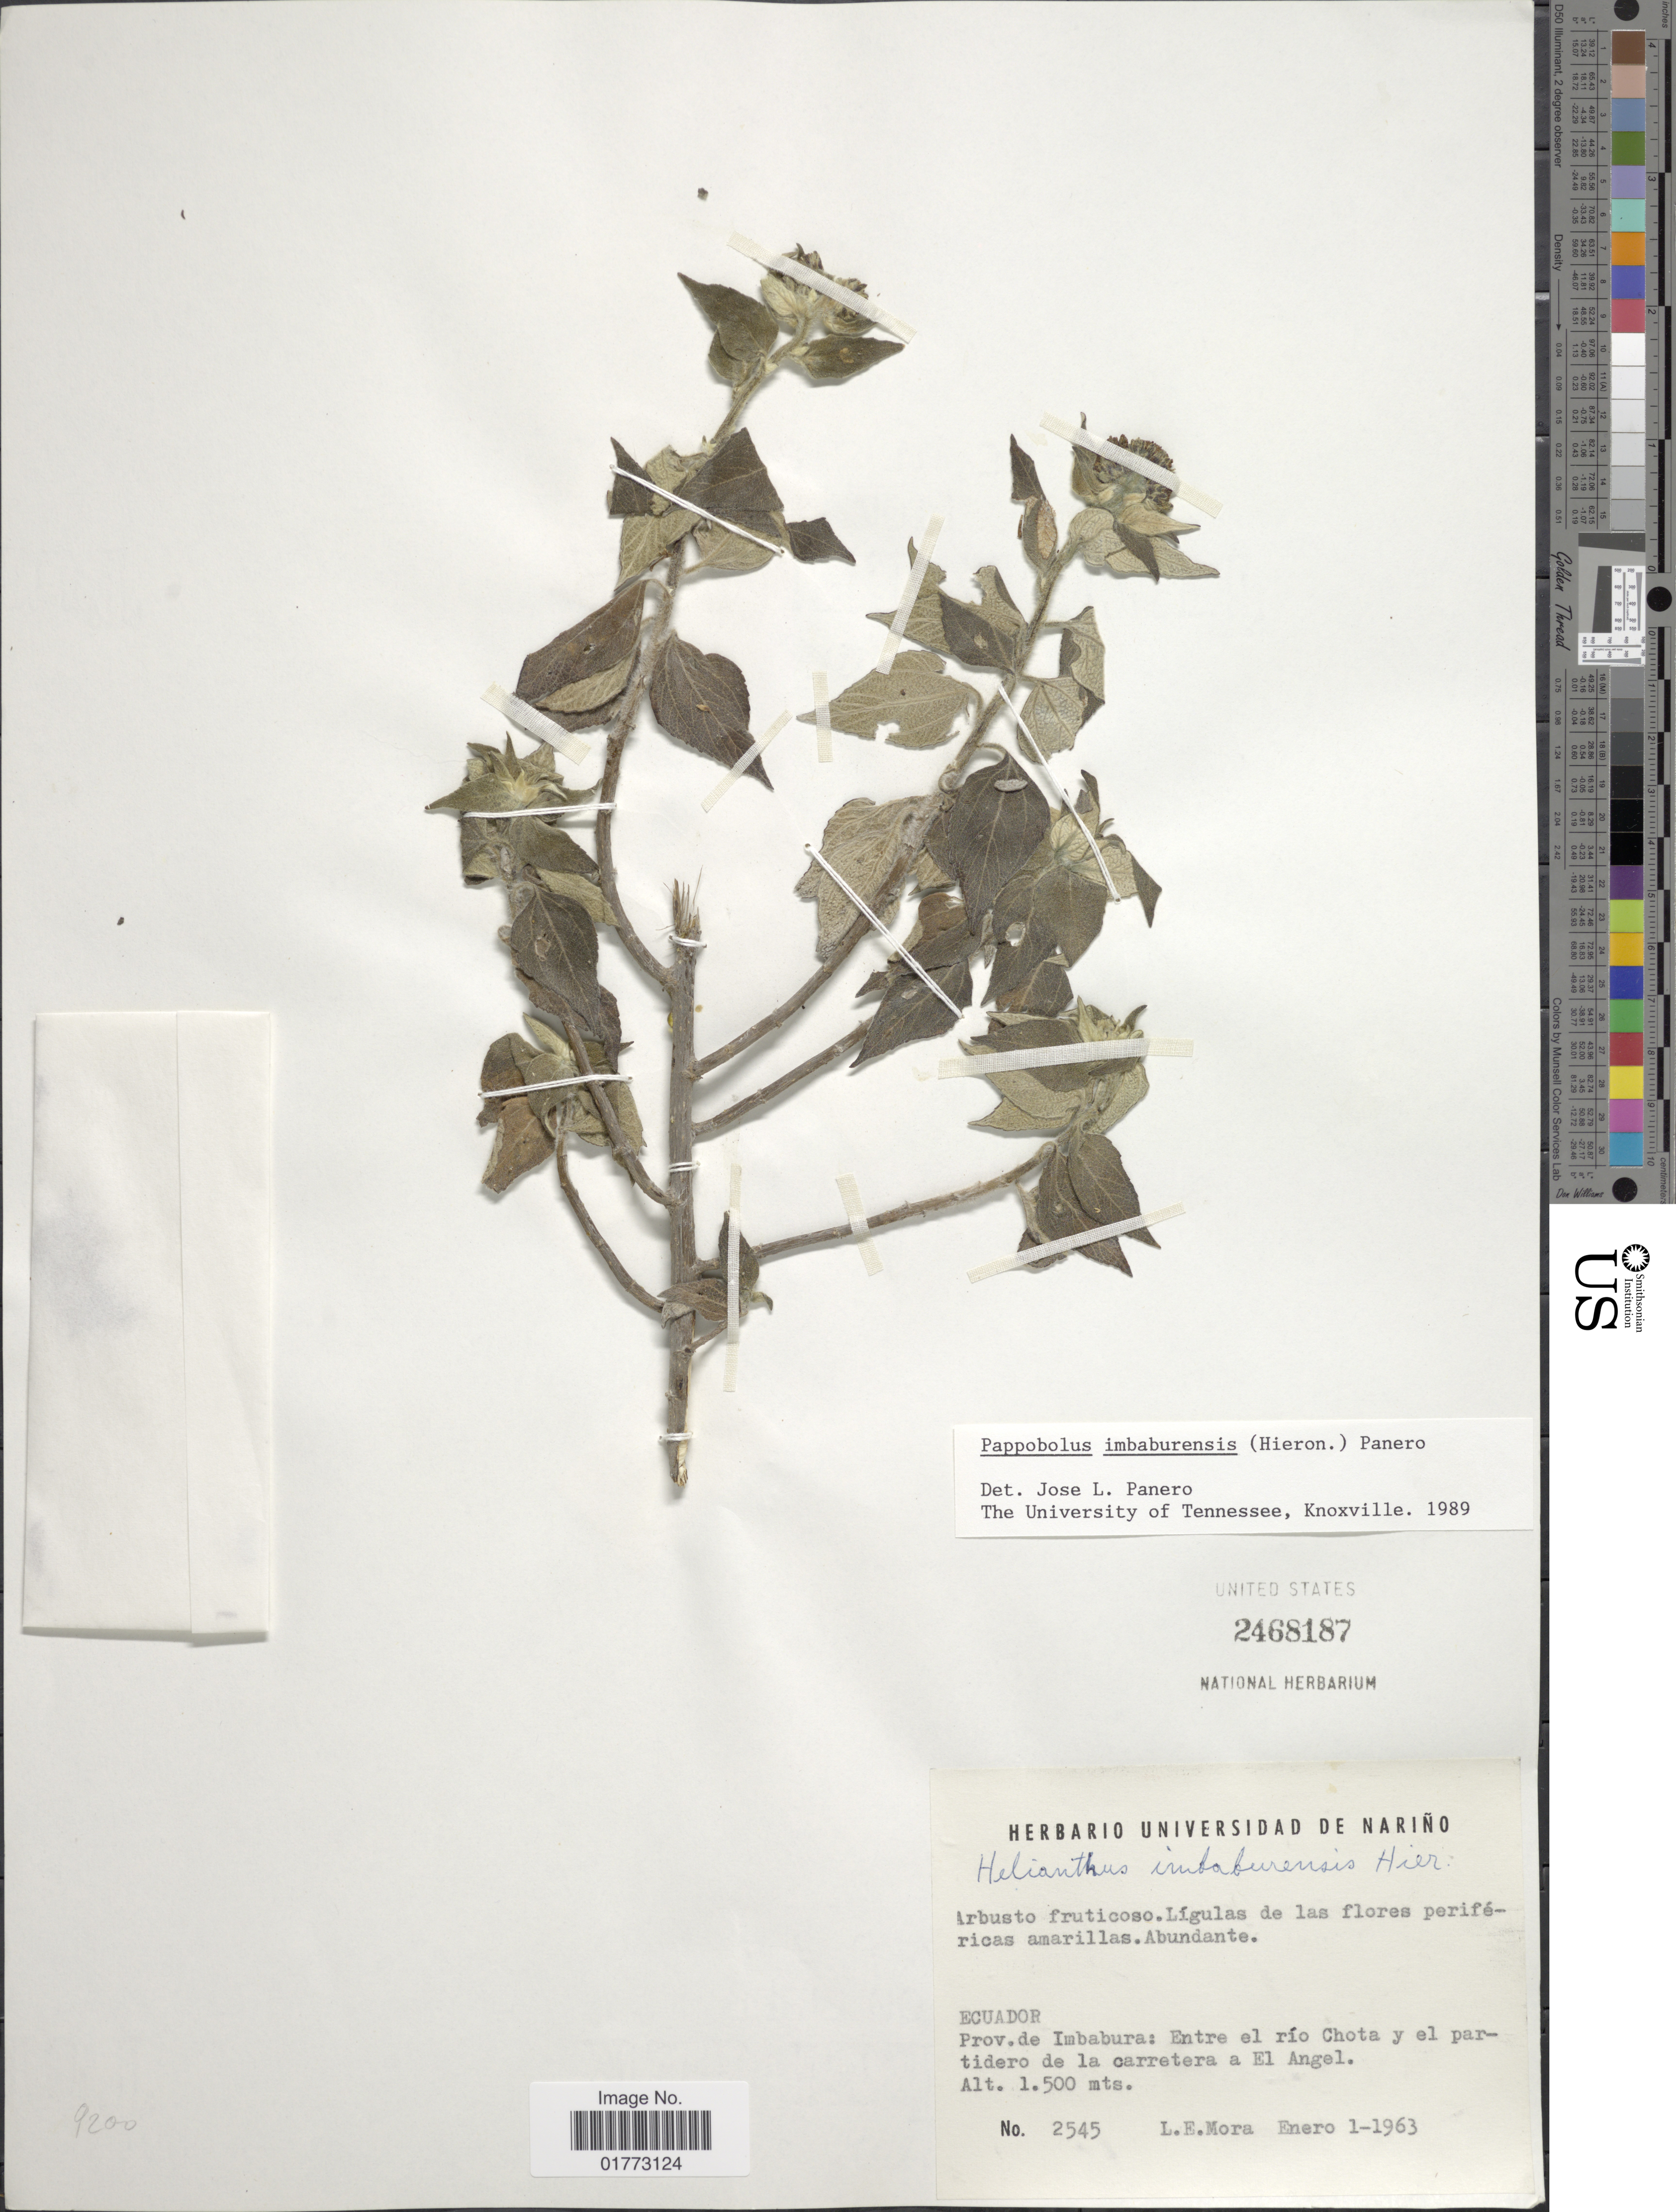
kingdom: Plantae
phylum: Tracheophyta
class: Magnoliopsida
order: Asterales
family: Asteraceae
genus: Pappobolus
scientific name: Pappobolus imbaburensis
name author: (Hieron.) Panero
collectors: L. Mora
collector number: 2545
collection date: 1963-01-01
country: Ecuador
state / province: Imbabura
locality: Entre el rio Chota y el partidero de la carretera a El Angel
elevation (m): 1500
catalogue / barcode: US 2468187